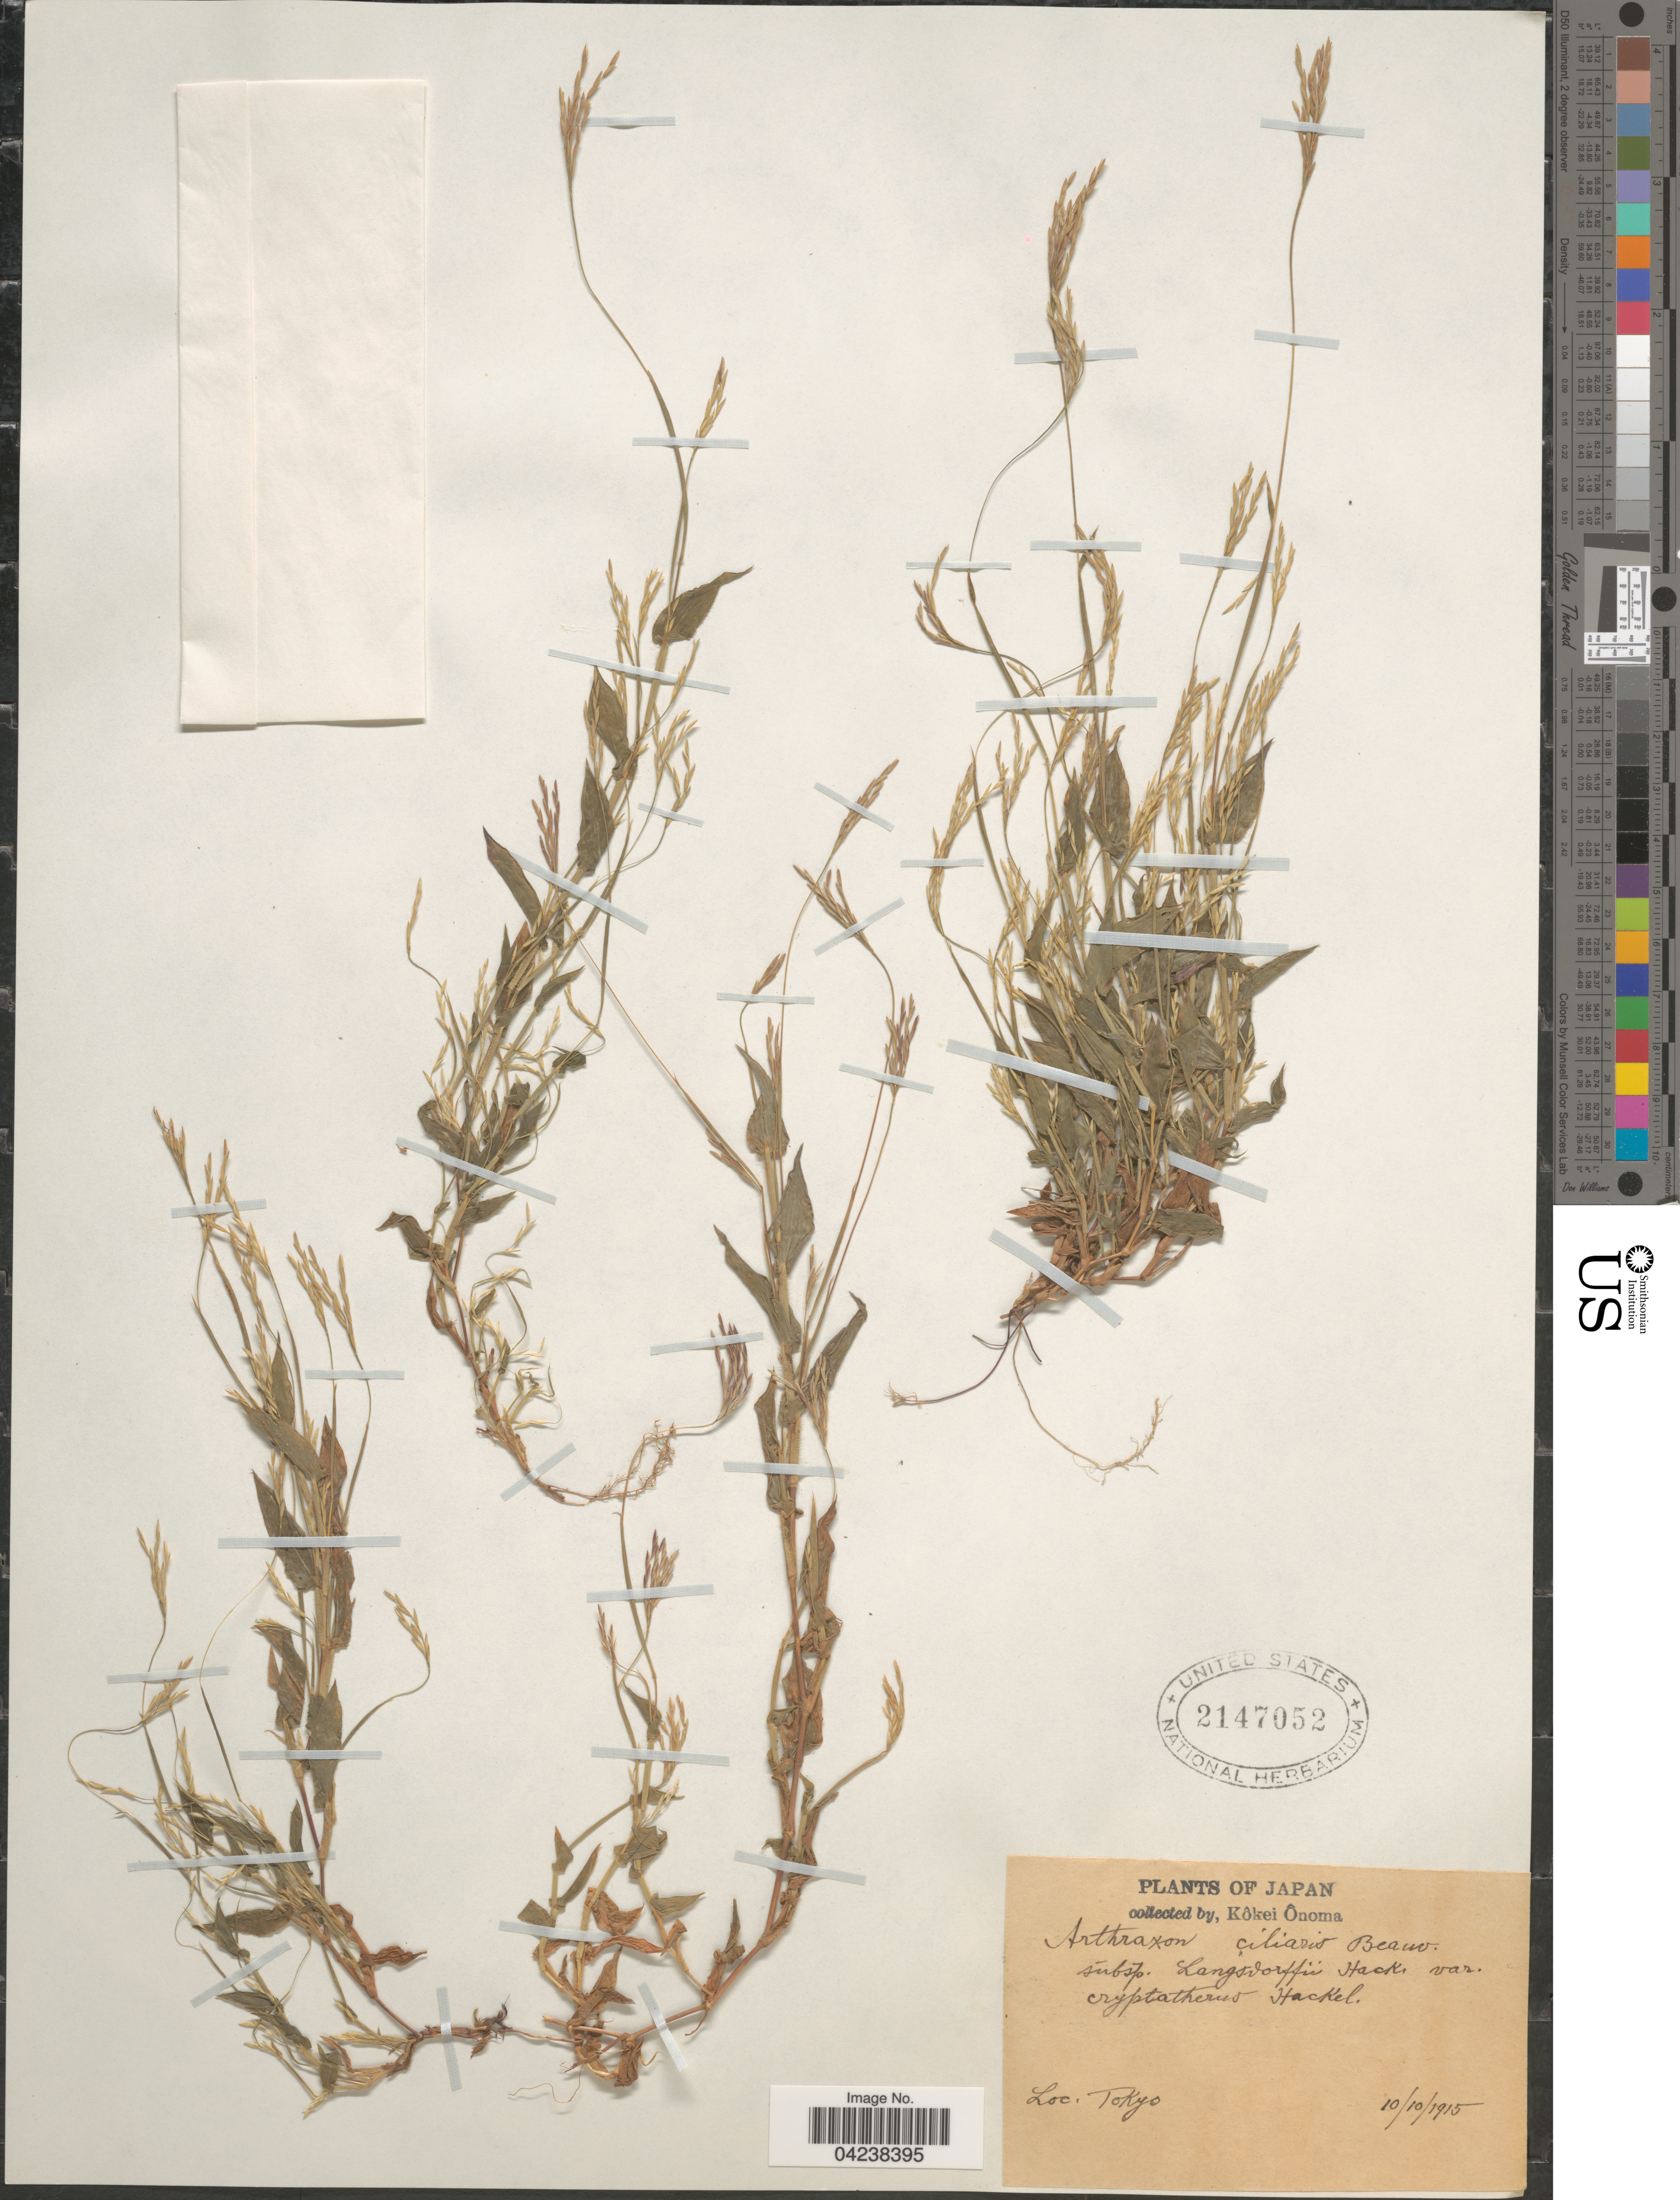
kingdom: Plantae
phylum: Tracheophyta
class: Liliopsida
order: Poales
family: Poaceae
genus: Arthraxon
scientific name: Arthraxon hispidus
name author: (Thunb.) Makino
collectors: K. Onoma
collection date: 1915-10-10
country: Japan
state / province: Tokyo, Federal City of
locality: Tokyo.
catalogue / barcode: US 2147052